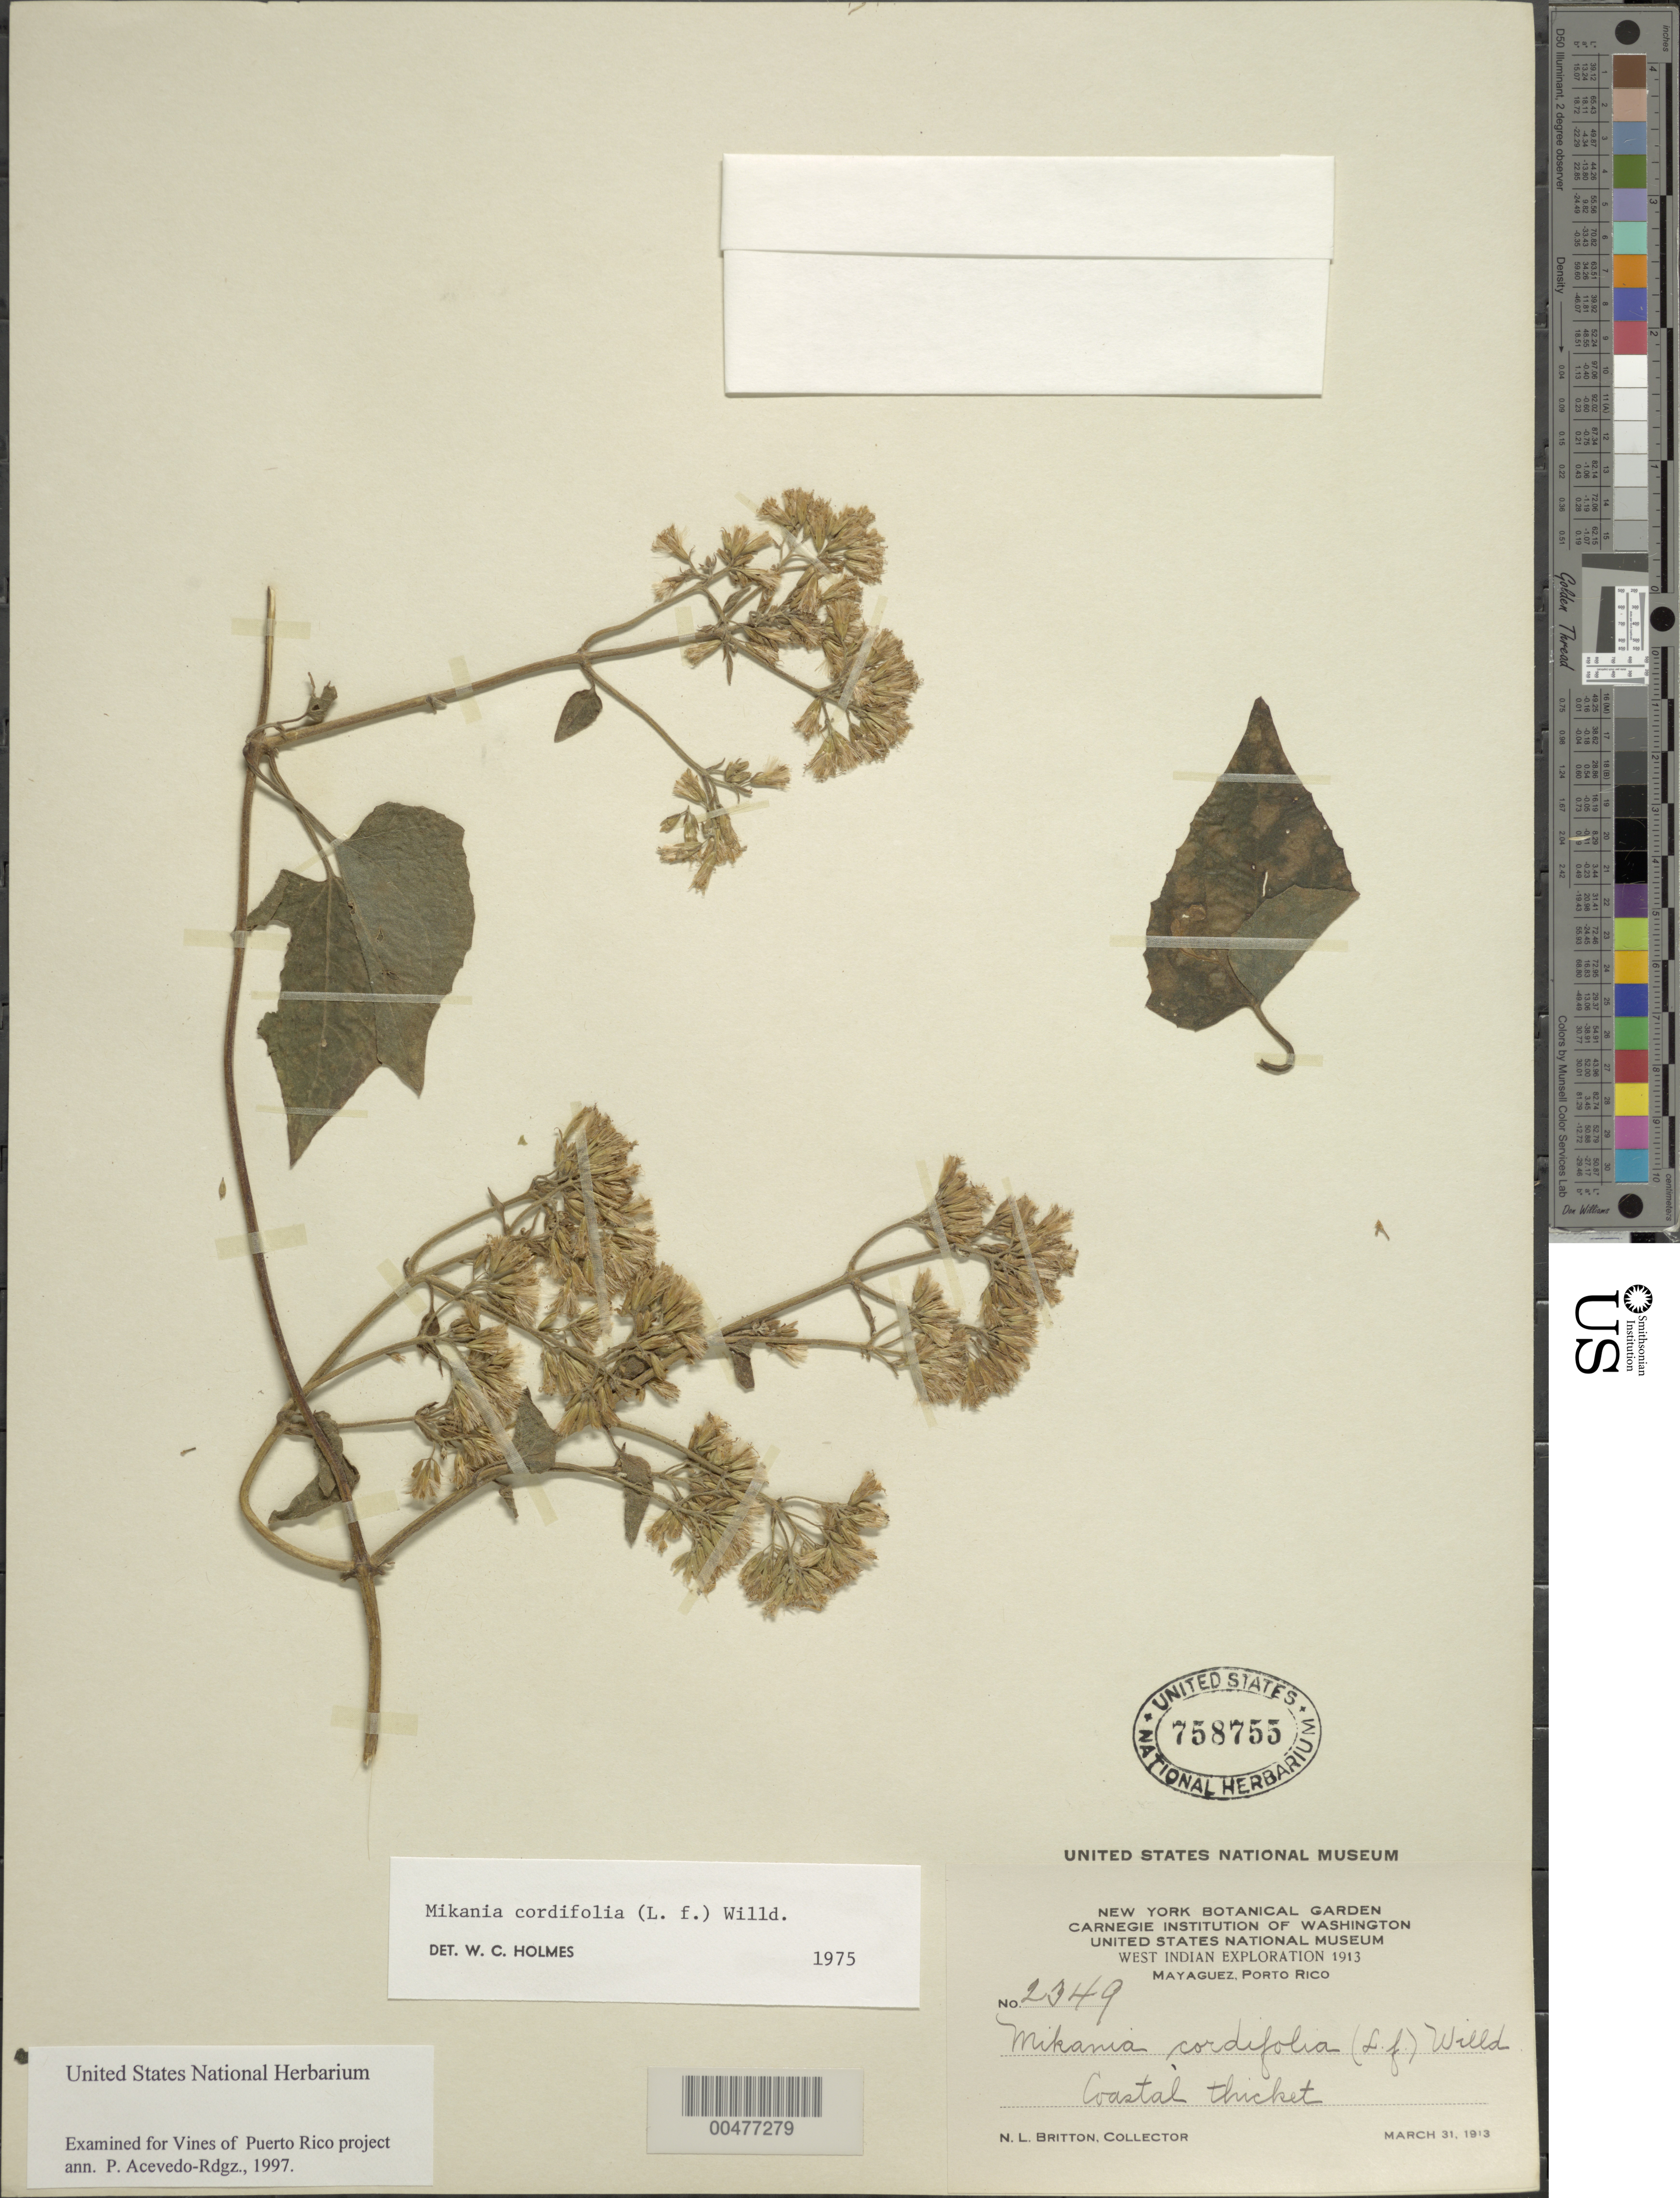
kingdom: Plantae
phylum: Tracheophyta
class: Magnoliopsida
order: Asterales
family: Asteraceae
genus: Mikania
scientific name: Mikania cordifolia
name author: Kunth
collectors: Britton, --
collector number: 2349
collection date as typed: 31 Mar 1913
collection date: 1913-03-31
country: Puerto Rico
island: Greater Antilles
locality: Mayaguez. Coastal thicket.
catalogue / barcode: US 758755